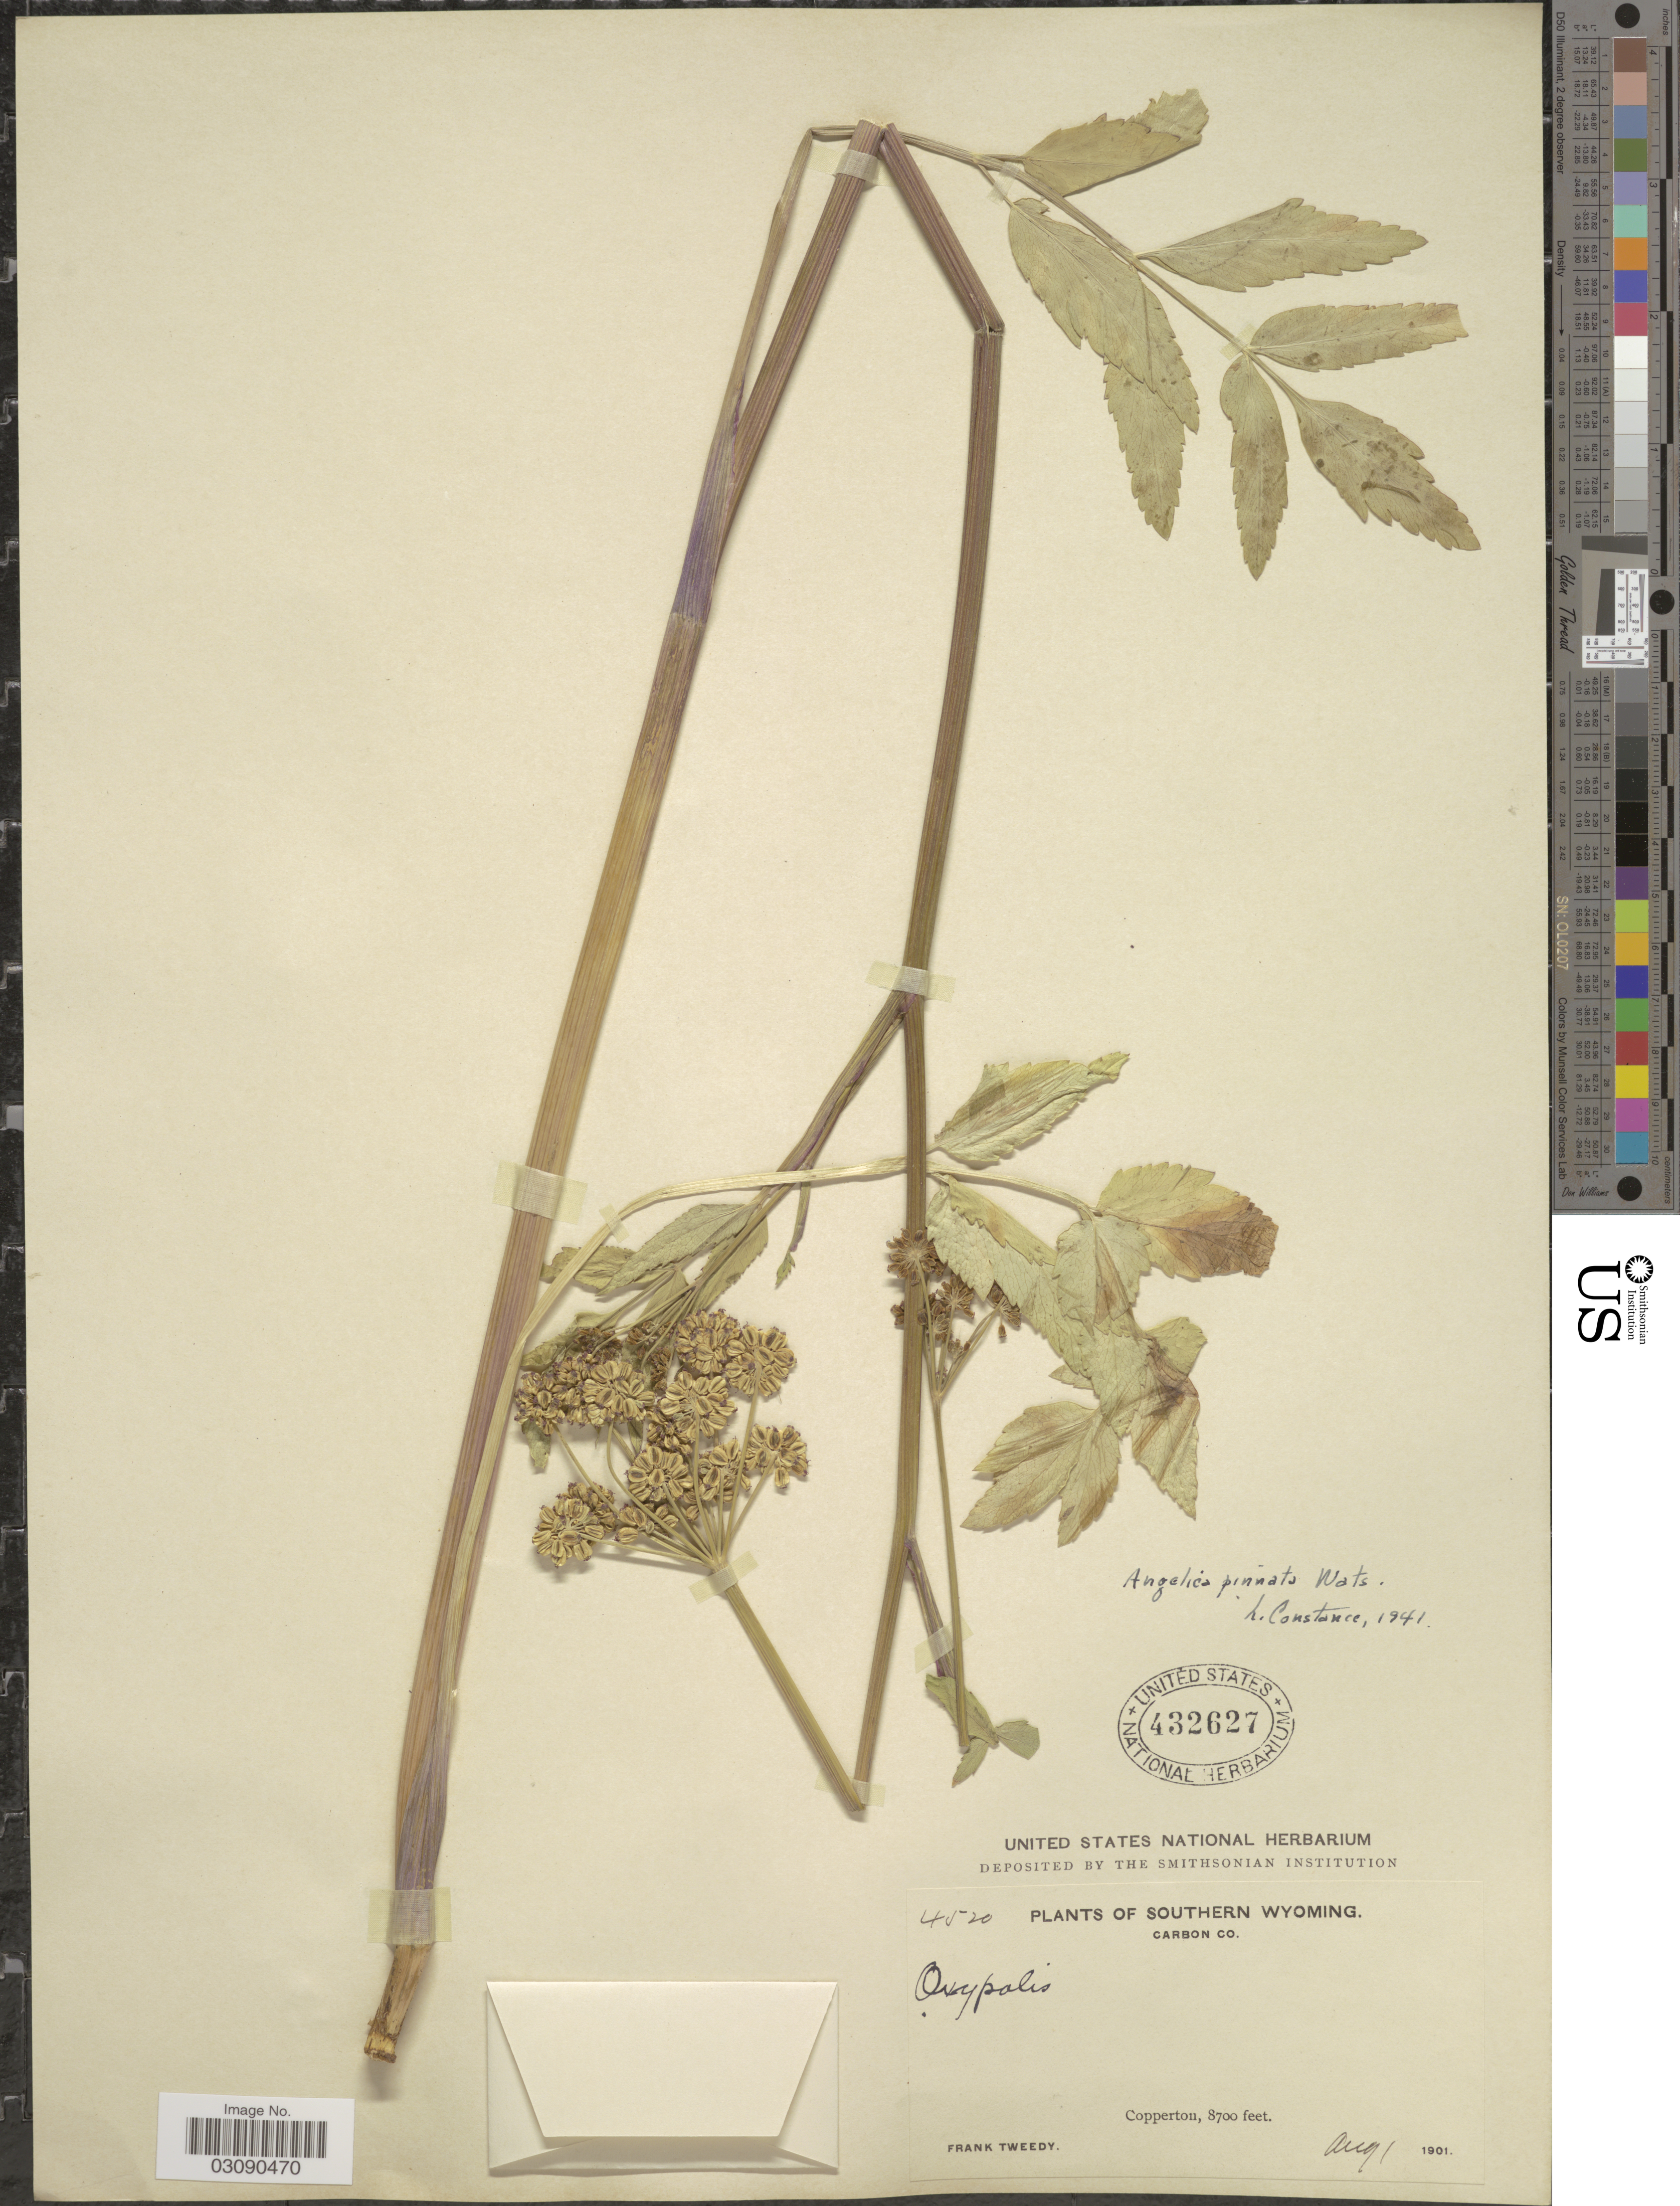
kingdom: Plantae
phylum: Tracheophyta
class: Magnoliopsida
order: Apiales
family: Apiaceae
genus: Angelica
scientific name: Angelica pinnata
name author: S. Watson in C. King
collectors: F. Tweedy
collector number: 4520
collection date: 1901-08-01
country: United States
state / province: Wyoming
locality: Southern Wyoming. Carson Co. Copperton.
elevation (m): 2652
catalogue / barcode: US 432627